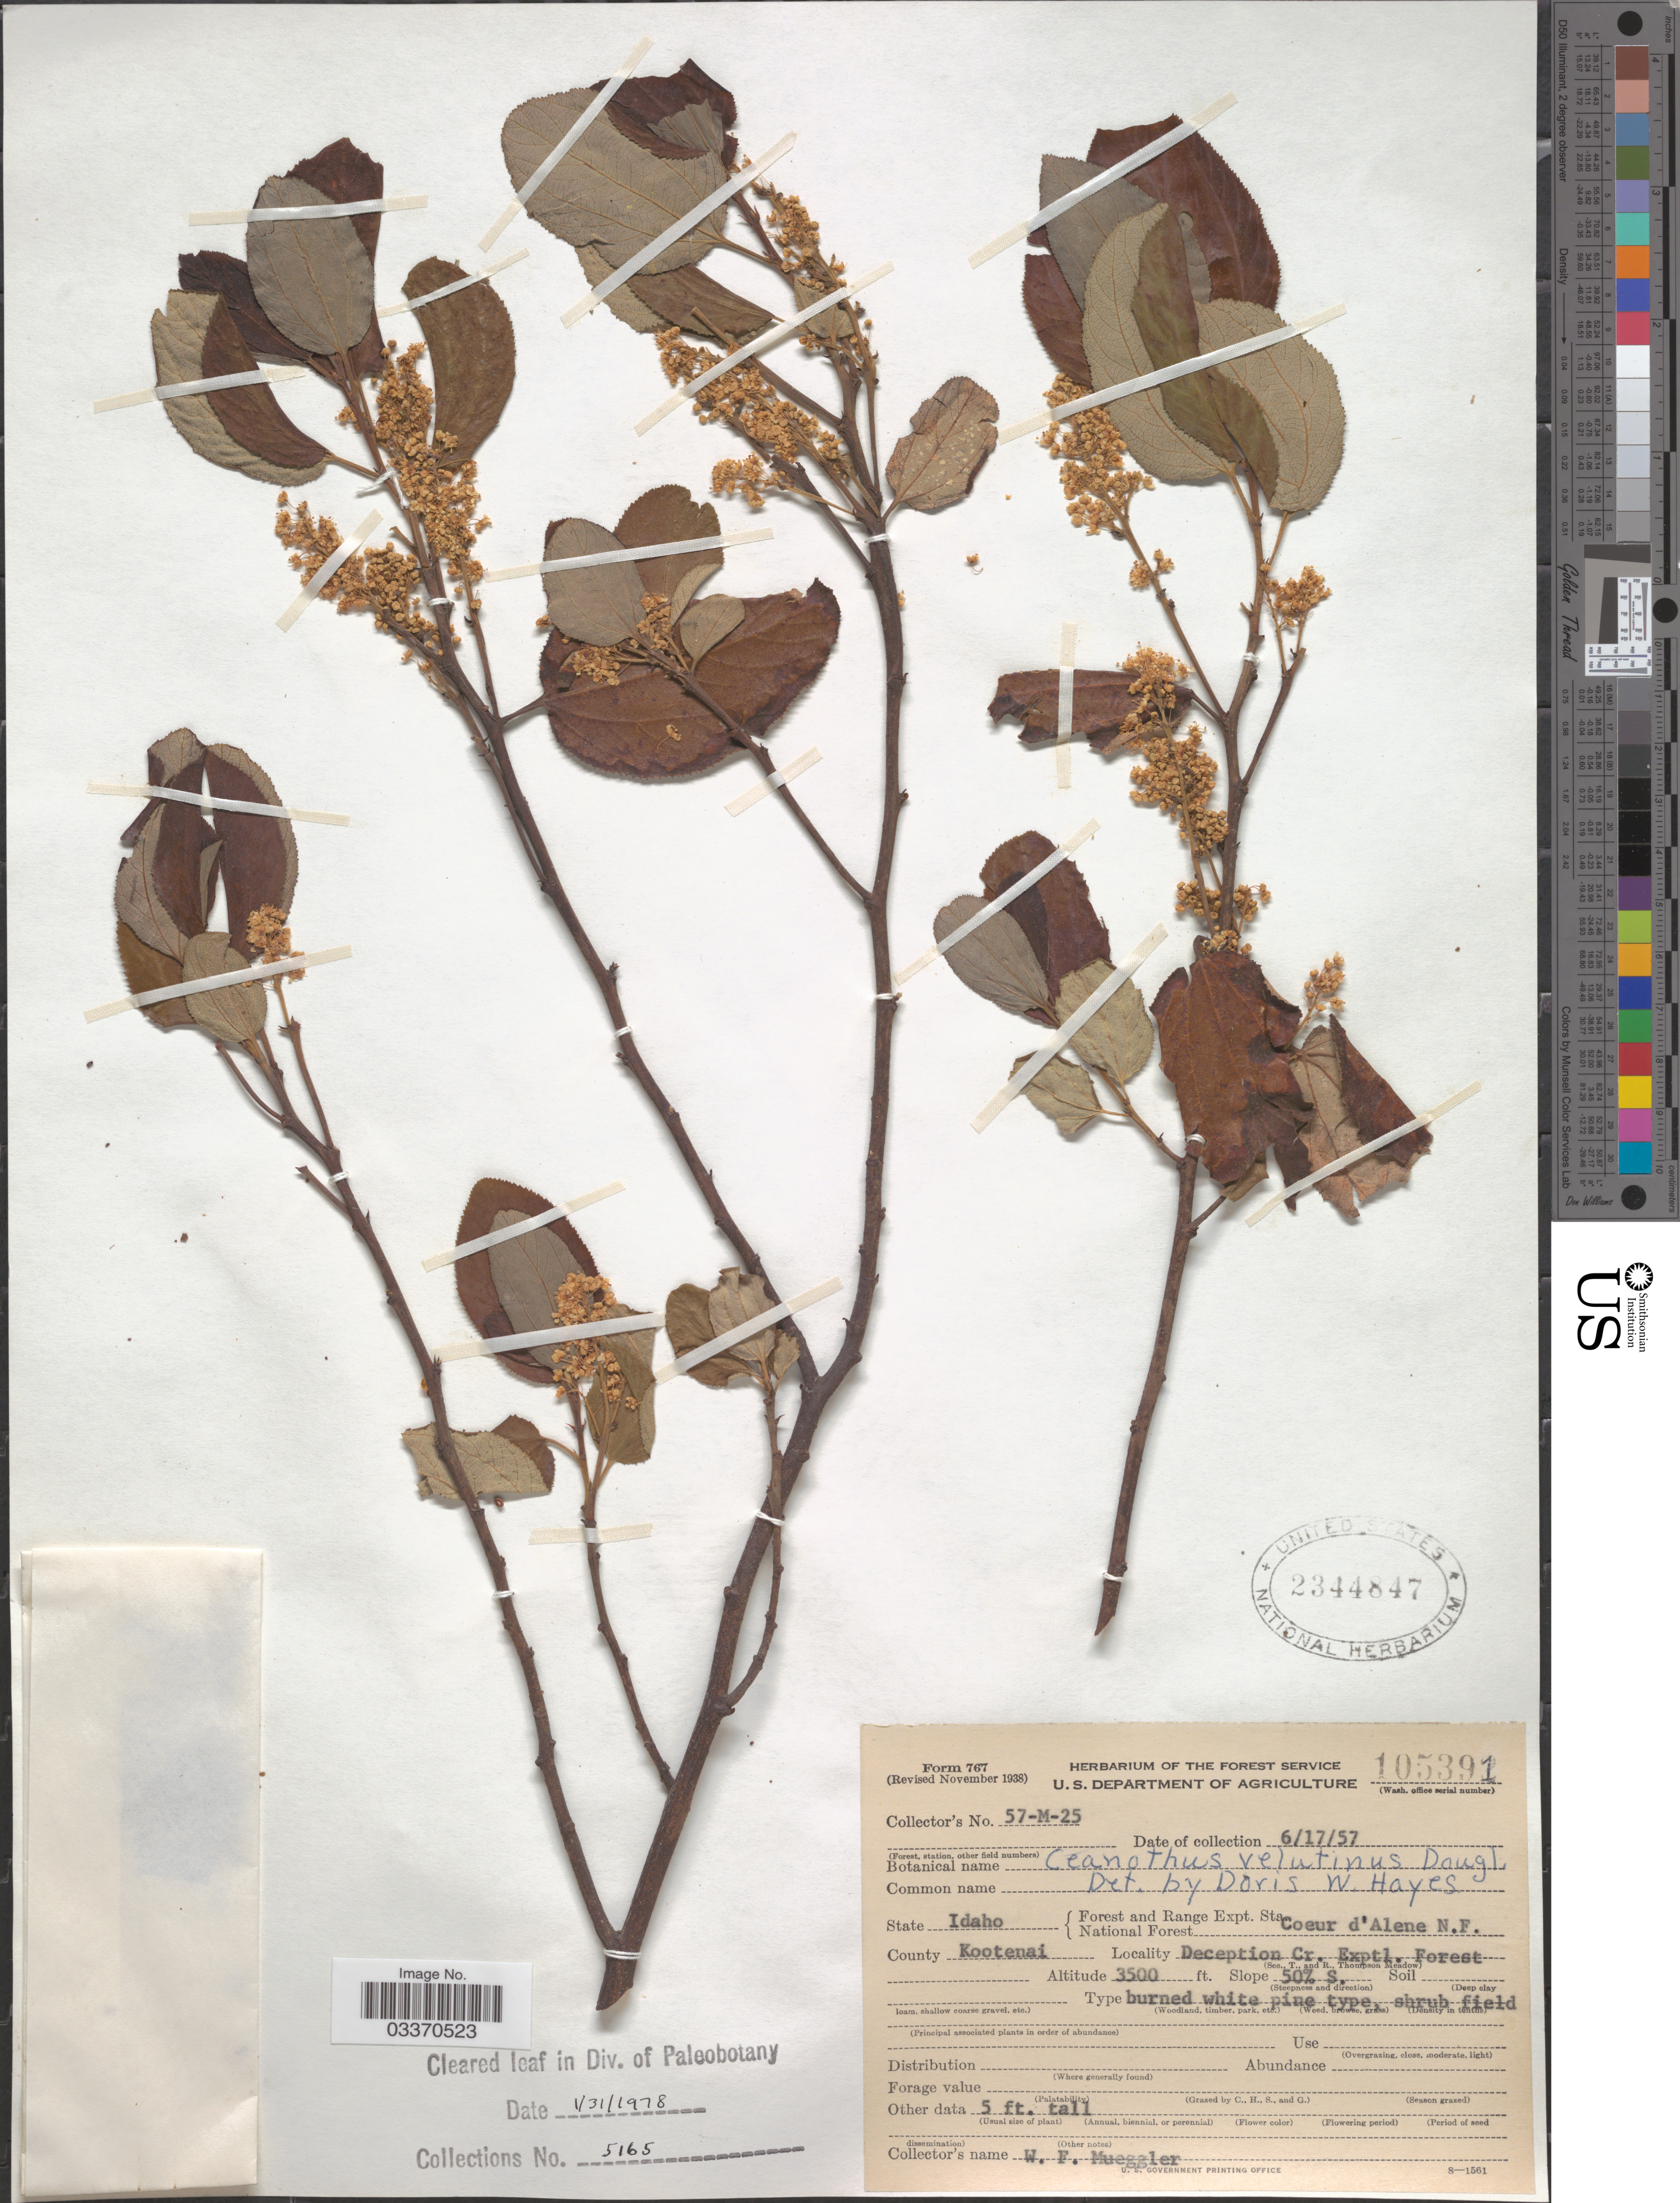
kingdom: Plantae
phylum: Tracheophyta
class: Magnoliopsida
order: Rosales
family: Rhamnaceae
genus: Ceanothus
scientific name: Ceanothus velutinus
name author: Douglas ex Hook.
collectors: W. Mueggler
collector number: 57-M-25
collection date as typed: Transcribed d/m/y: 17/6/57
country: United States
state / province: Idaho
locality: Forest and Range Expt. Sta. National Forest Coeur d'Alene N.F. County Kootenai. Deception Cr. Exptl. Forest.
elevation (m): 1067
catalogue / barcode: US 2344847